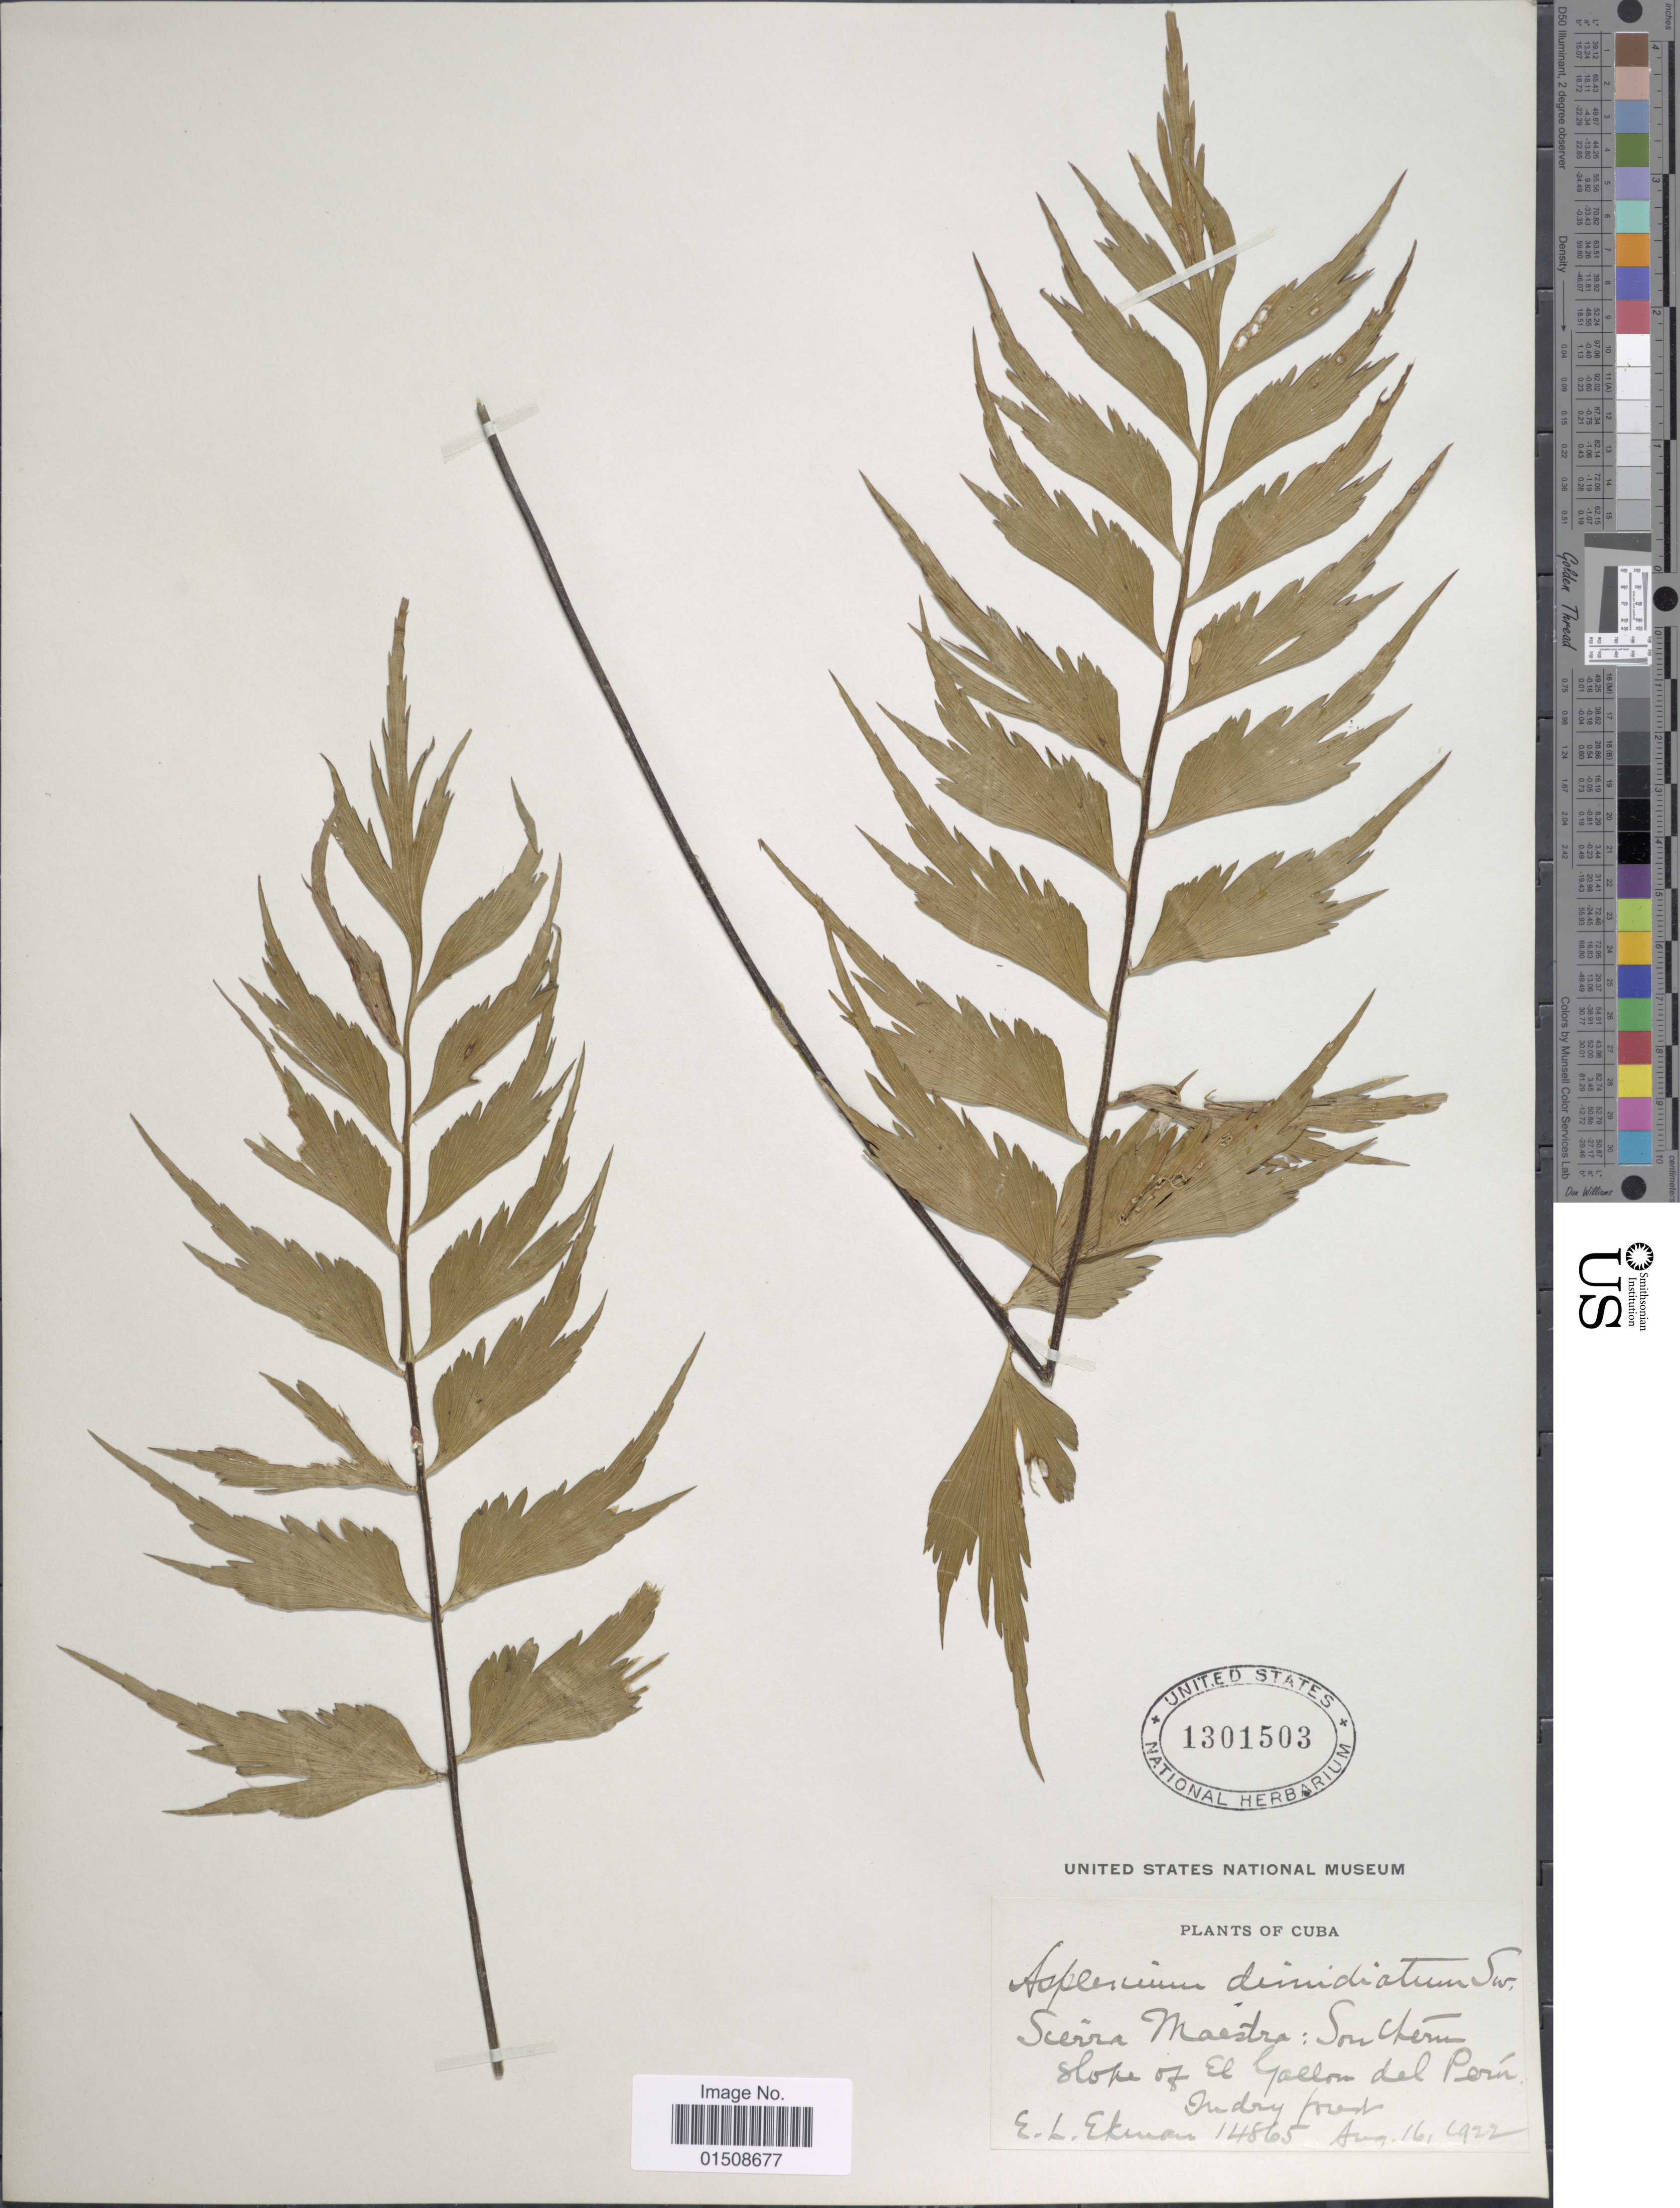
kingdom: Plantae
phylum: Tracheophyta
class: Polypodiopsida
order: Polypodiales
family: Aspleniaceae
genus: Asplenium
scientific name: Asplenium dimidiatum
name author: Sw.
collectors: E. L. Ekman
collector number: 14865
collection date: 1922-08-16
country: Cuba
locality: Sierra Maestra: Southern slope of El Gallón del Perú.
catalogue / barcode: US 1301503